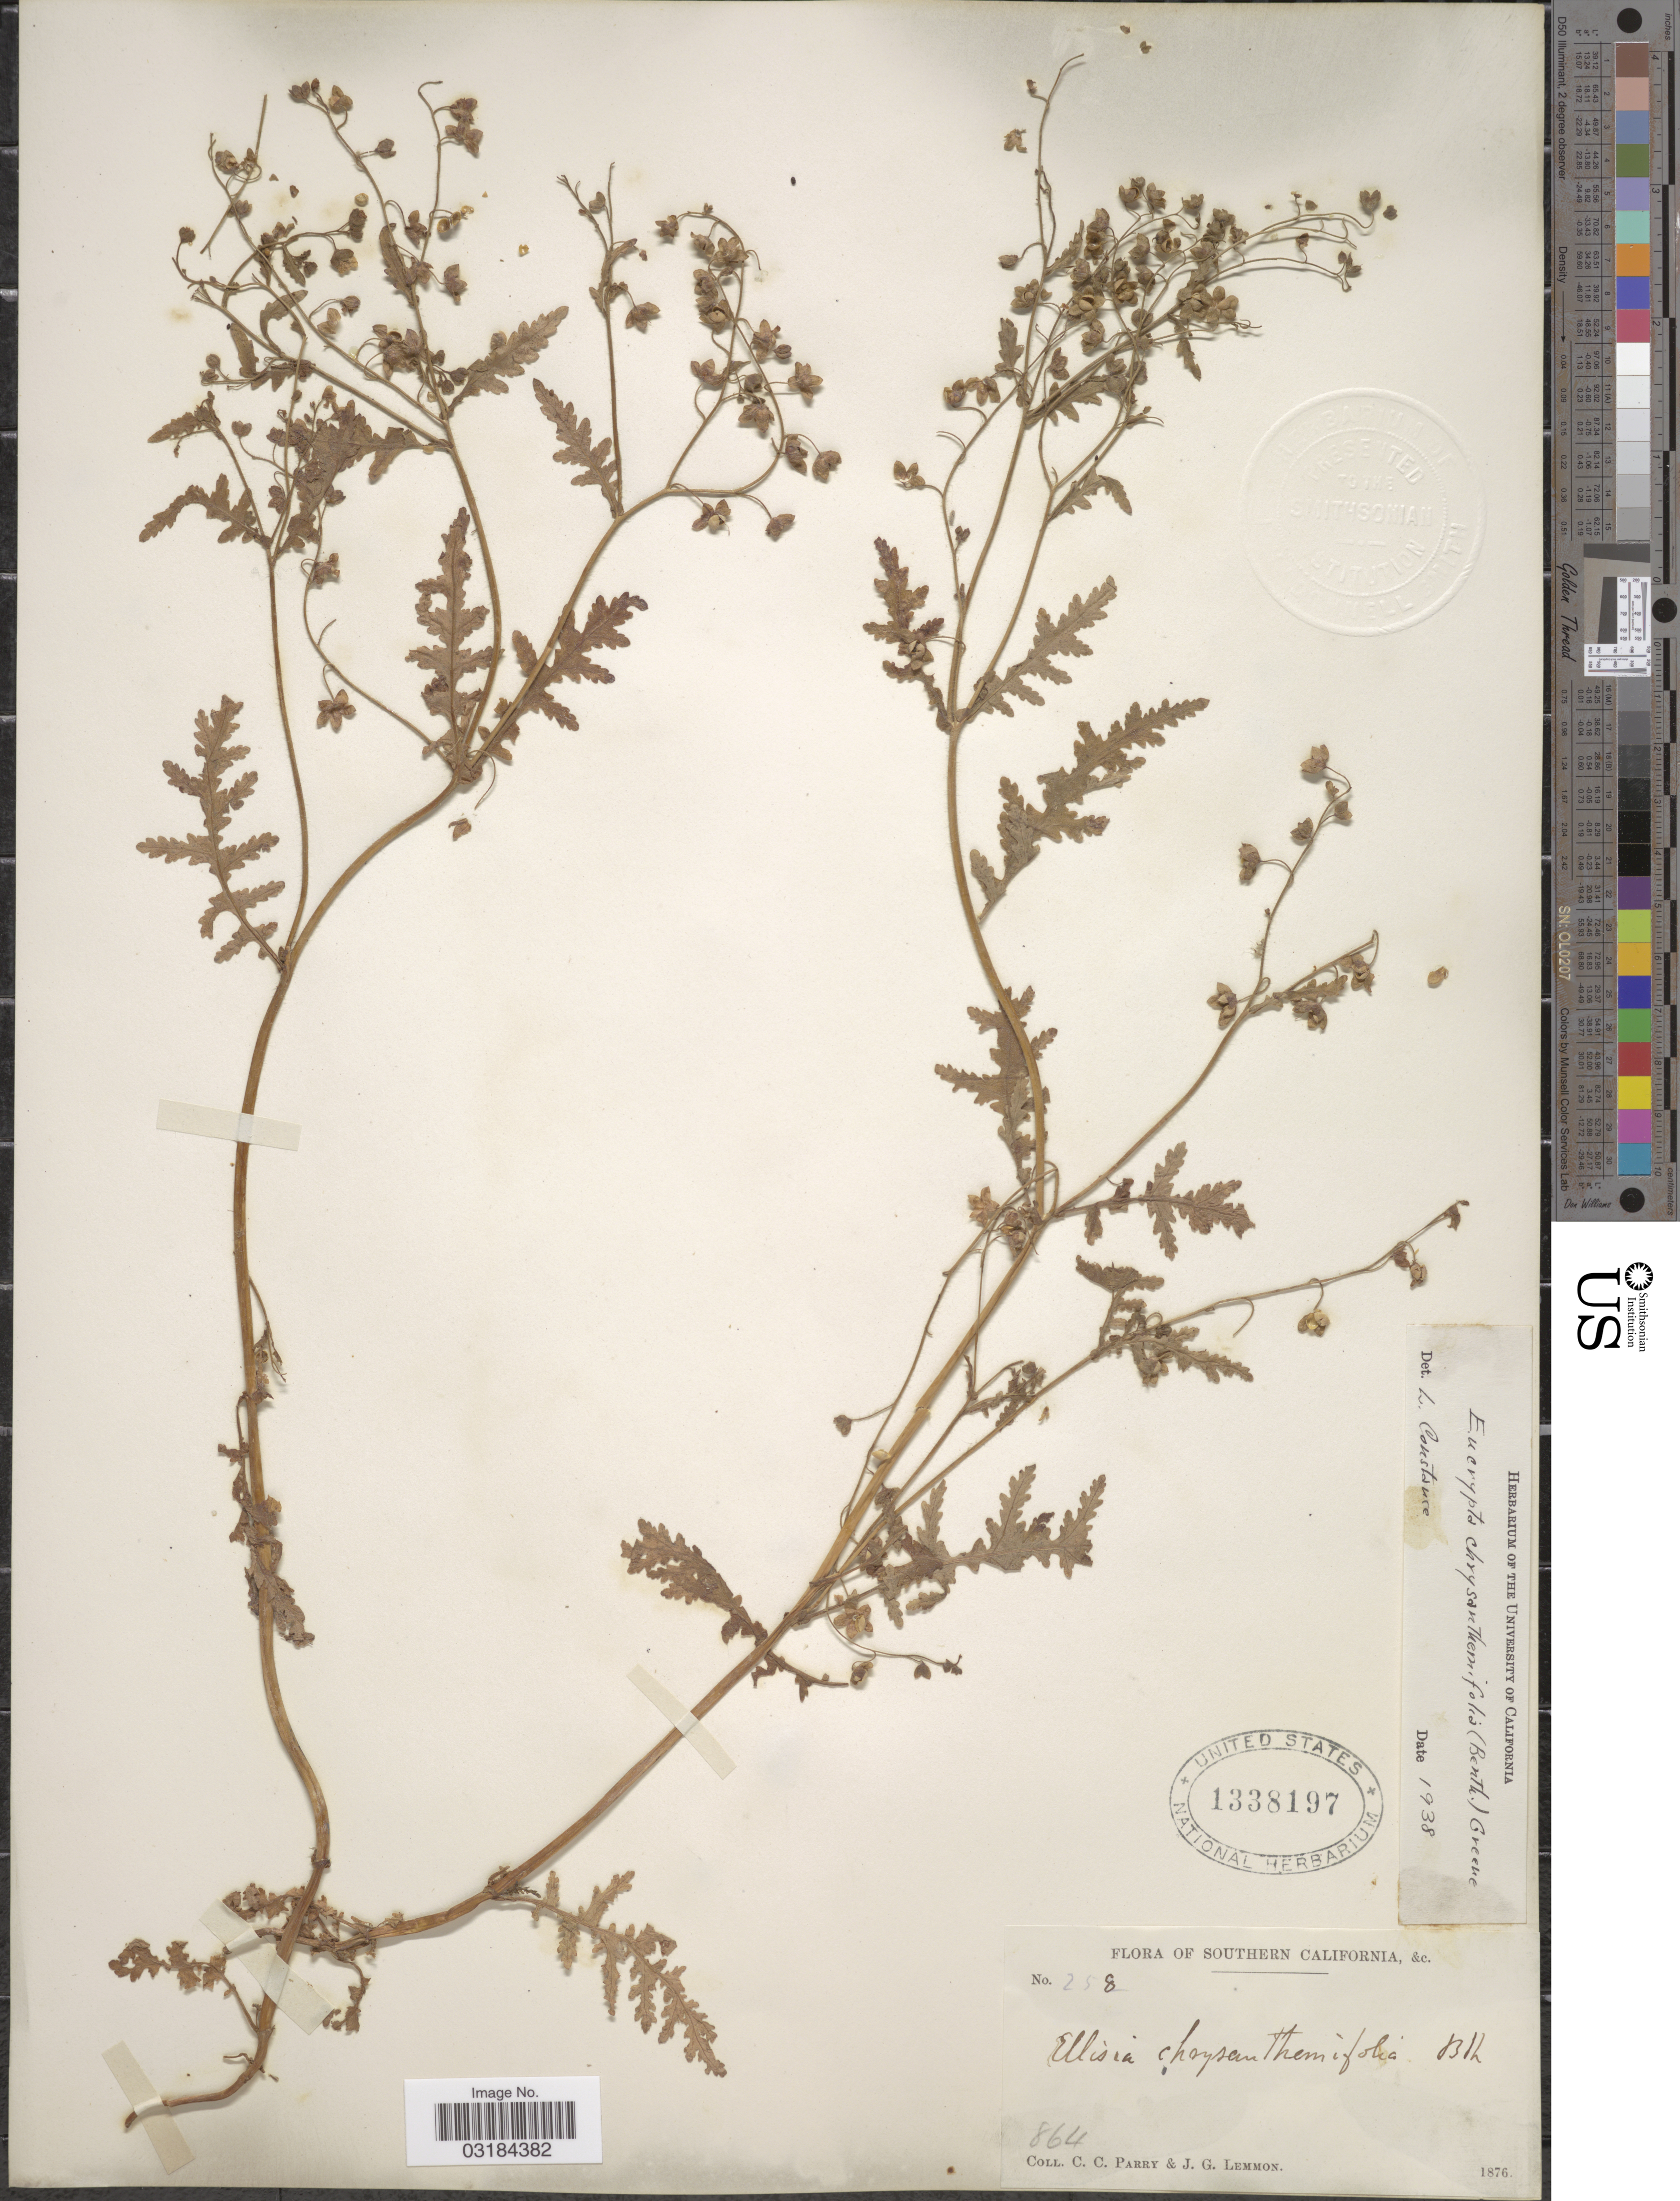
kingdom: Plantae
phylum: Tracheophyta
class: Magnoliopsida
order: Boraginales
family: Hydrophyllaceae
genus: Eucrypta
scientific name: Eucrypta chrysanthemifolia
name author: (Benth.) Greene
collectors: C. C. Parry & J. Lemmon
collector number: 258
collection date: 1876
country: United States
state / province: California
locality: Southern California.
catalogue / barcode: US 1338197